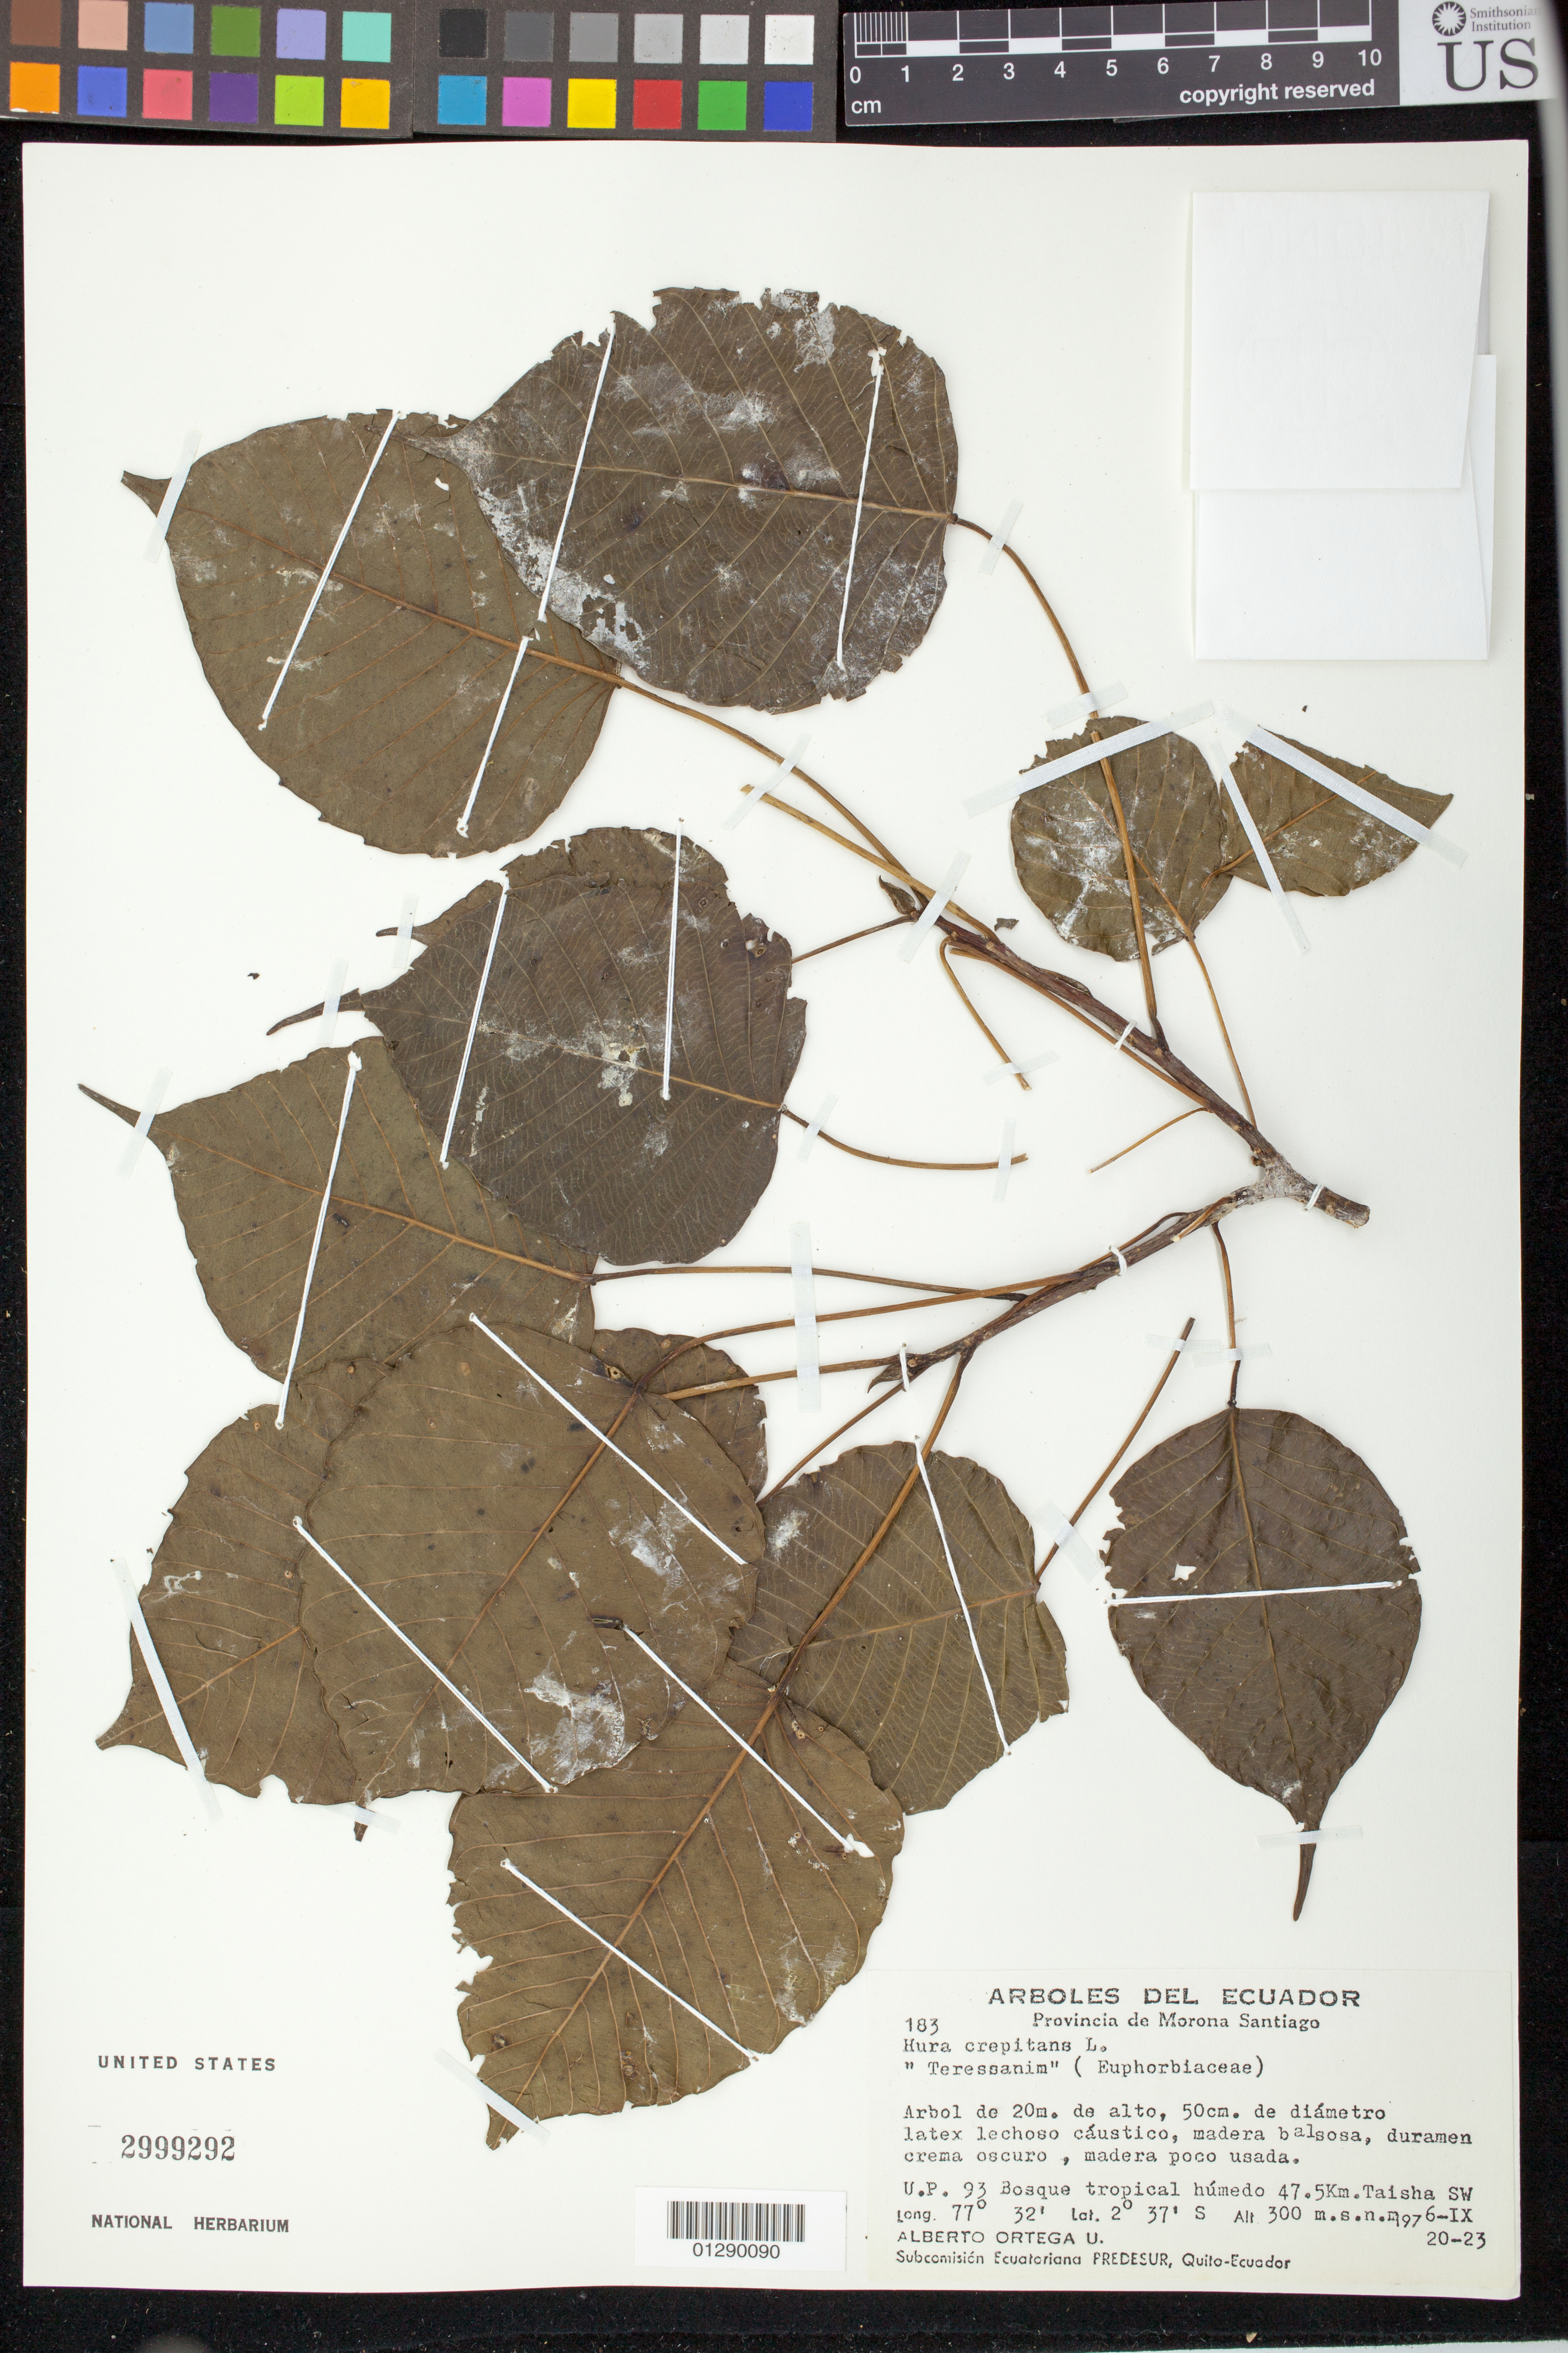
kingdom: Plantae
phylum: Tracheophyta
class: Magnoliopsida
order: Malpighiales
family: Euphorbiaceae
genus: Hura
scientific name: Hura crepitans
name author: L.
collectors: A. T. Ortega U.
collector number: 183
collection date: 1976-09-20/1976-09-23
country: Ecuador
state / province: Morona-Santiago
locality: U.P. 93 47.5 Km. Taisha SW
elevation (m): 300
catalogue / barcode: US 2999292